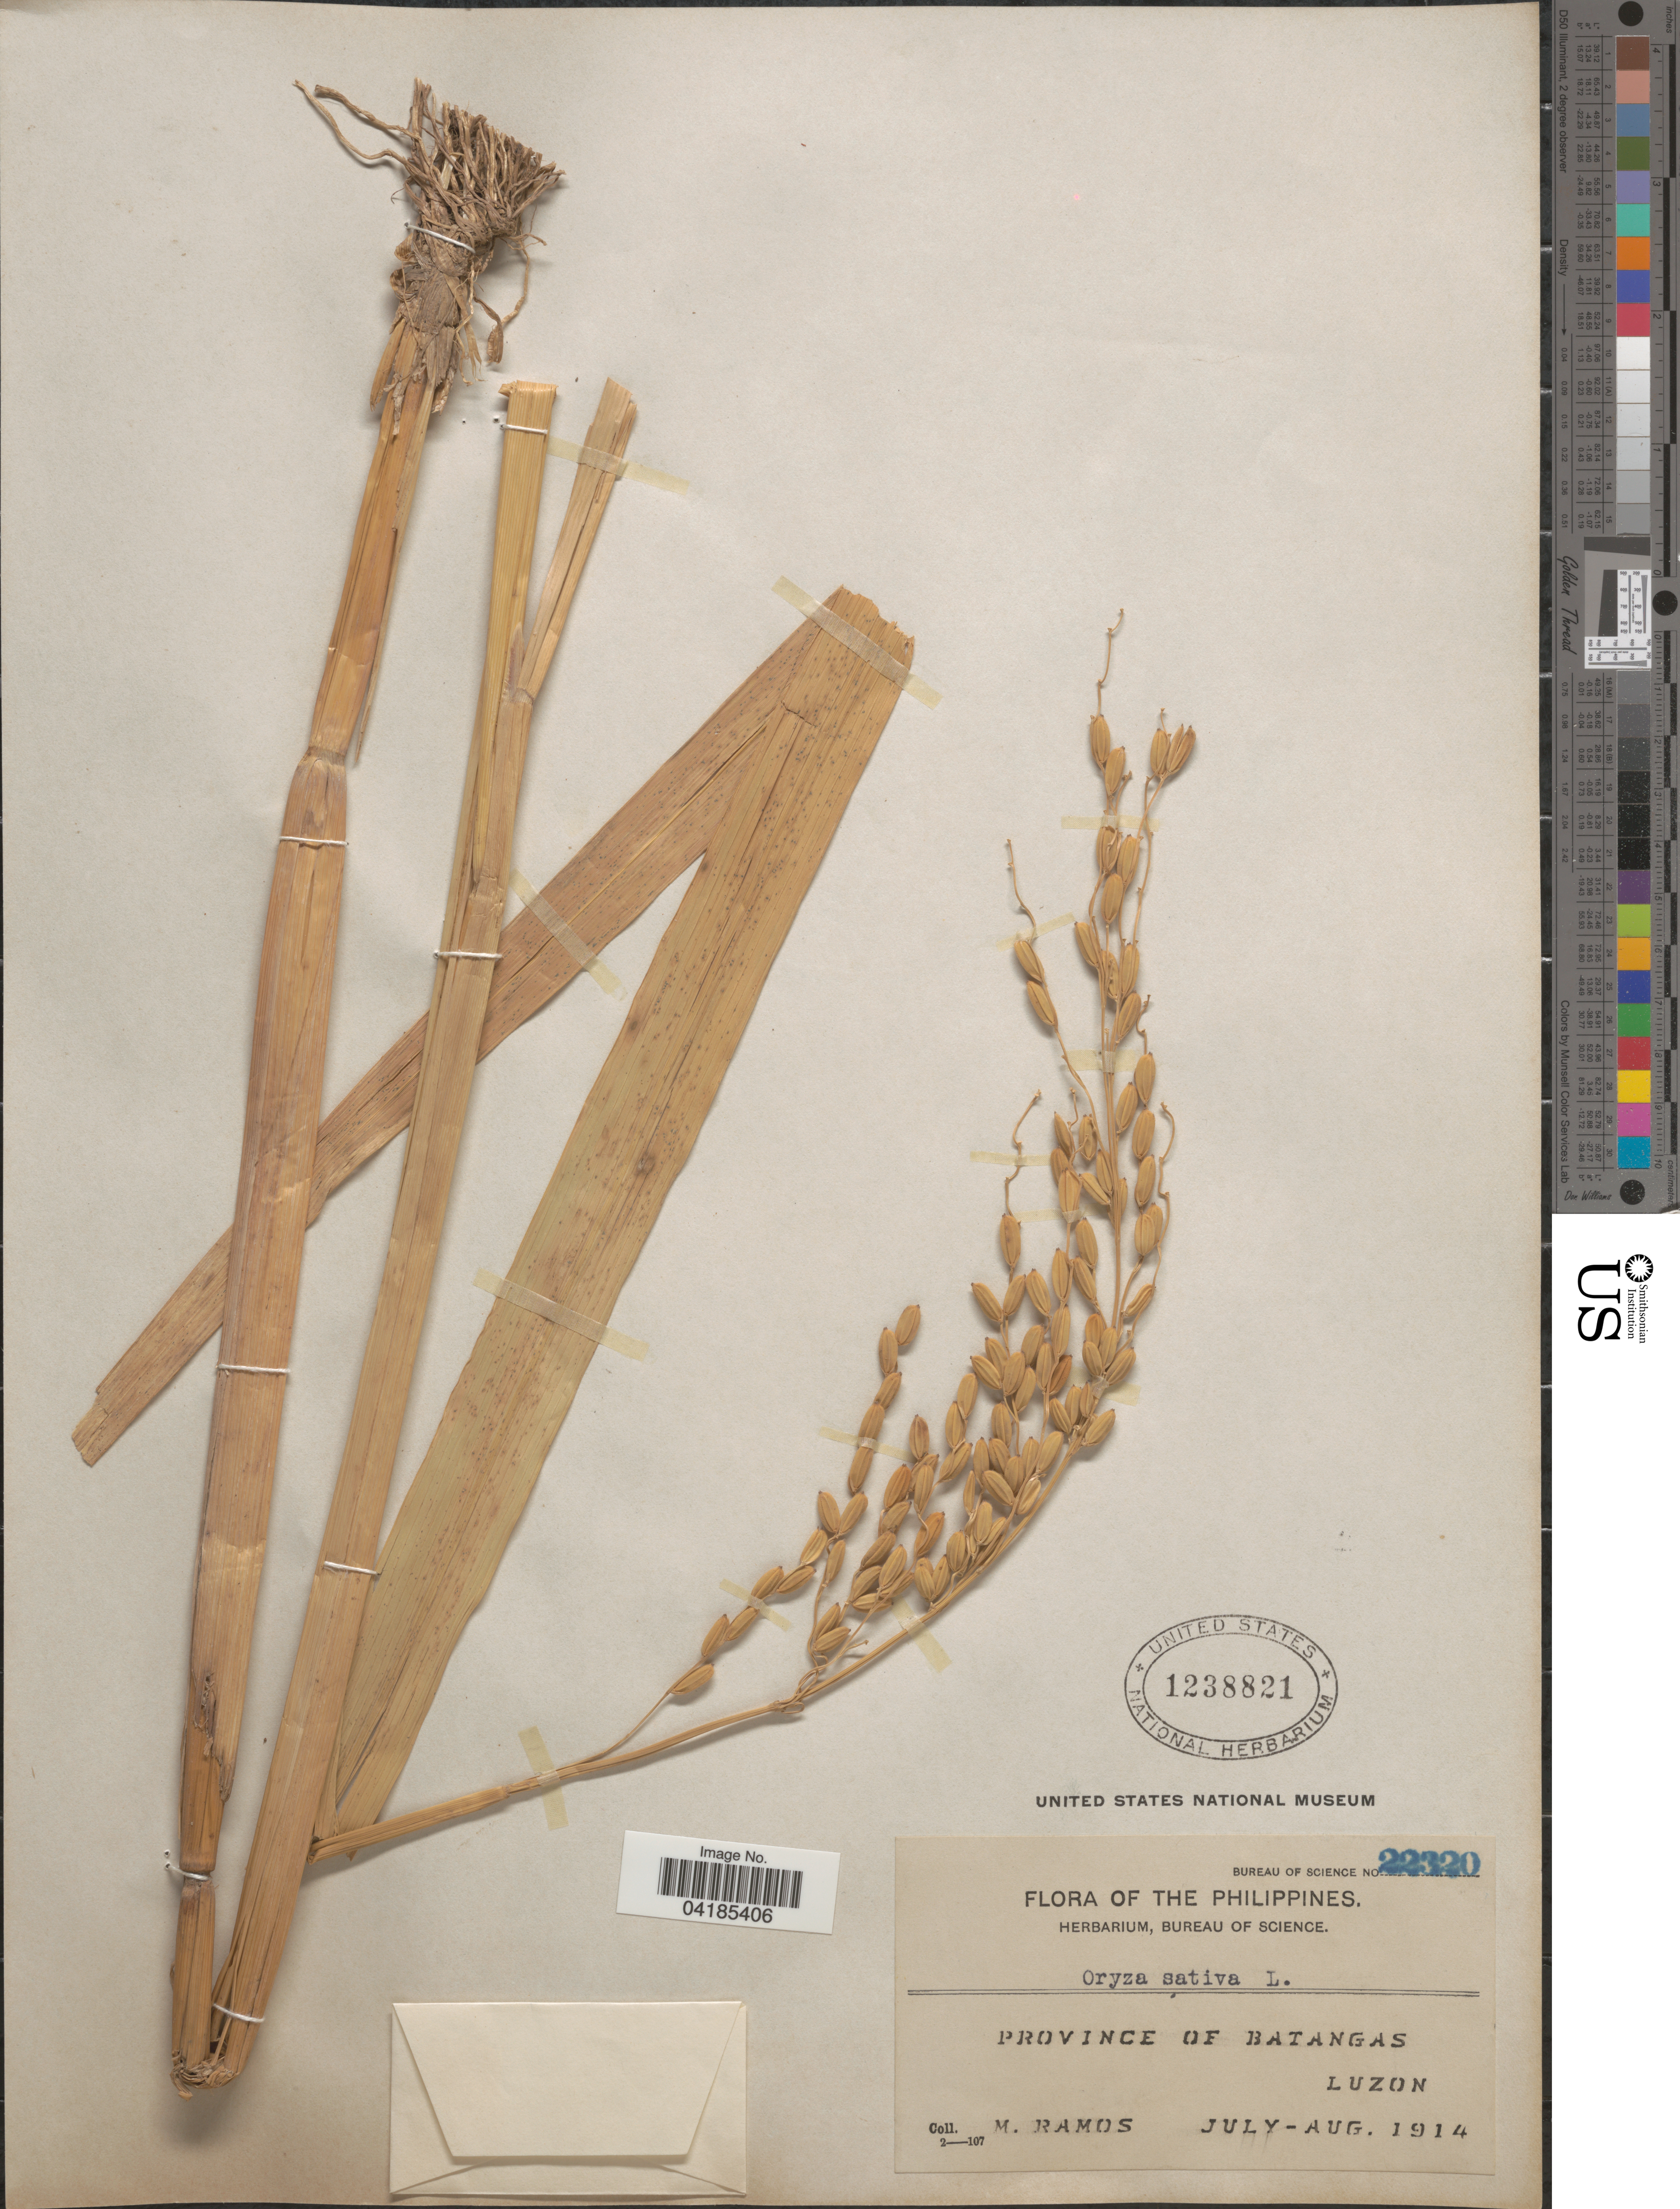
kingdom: Plantae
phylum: Tracheophyta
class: Liliopsida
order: Poales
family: Poaceae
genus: Oryza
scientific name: Oryza sativa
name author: L.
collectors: M. Ramos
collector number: Bureau of Science 22320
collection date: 1914-07/1914-08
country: Philippines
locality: Province of Batangas. Luzon.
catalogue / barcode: US 1238821